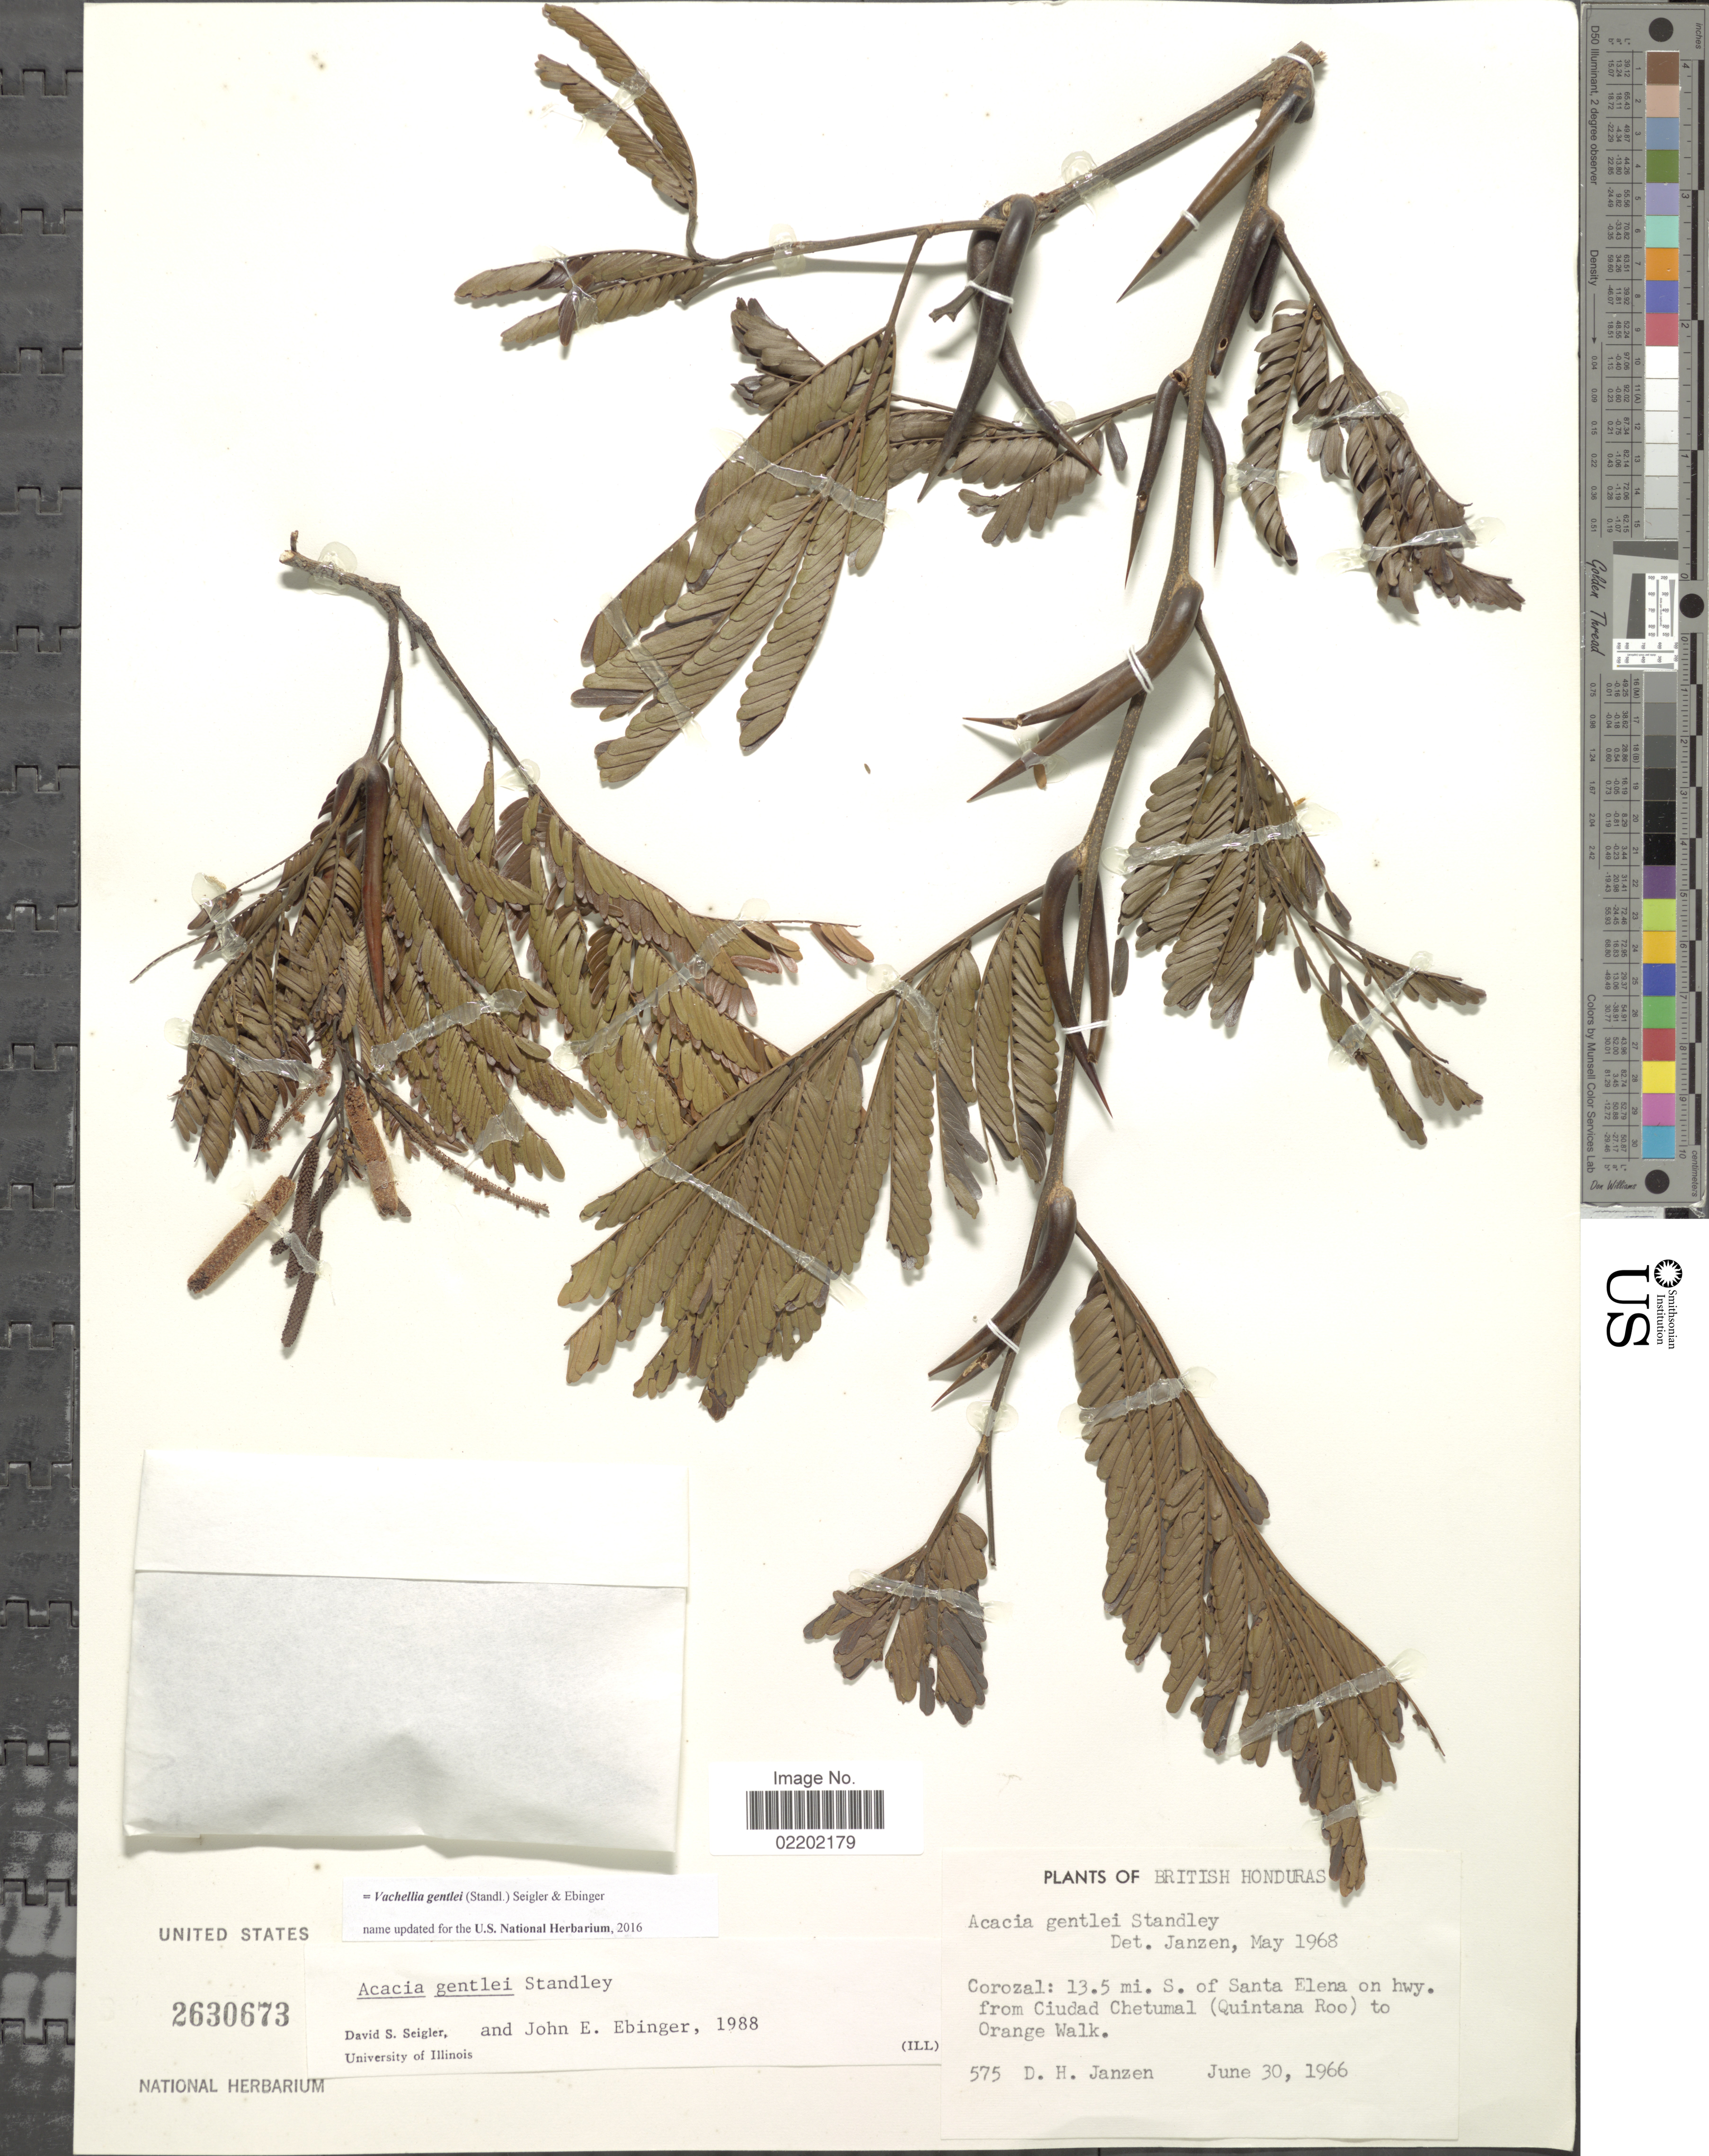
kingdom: Plantae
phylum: Tracheophyta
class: Magnoliopsida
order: Fabales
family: Fabaceae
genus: Vachellia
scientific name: Vachellia gentlei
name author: (Standl.) Seigler & Ebinger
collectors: D. Janzen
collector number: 575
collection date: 1966-06-30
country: Belize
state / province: Corozal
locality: British Honduras, Corozal: 13.5 mi S of Santa Elena on hwy. from Ciudad Chetumal (Quintana Roo) to Orange Walk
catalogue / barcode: US 2630673